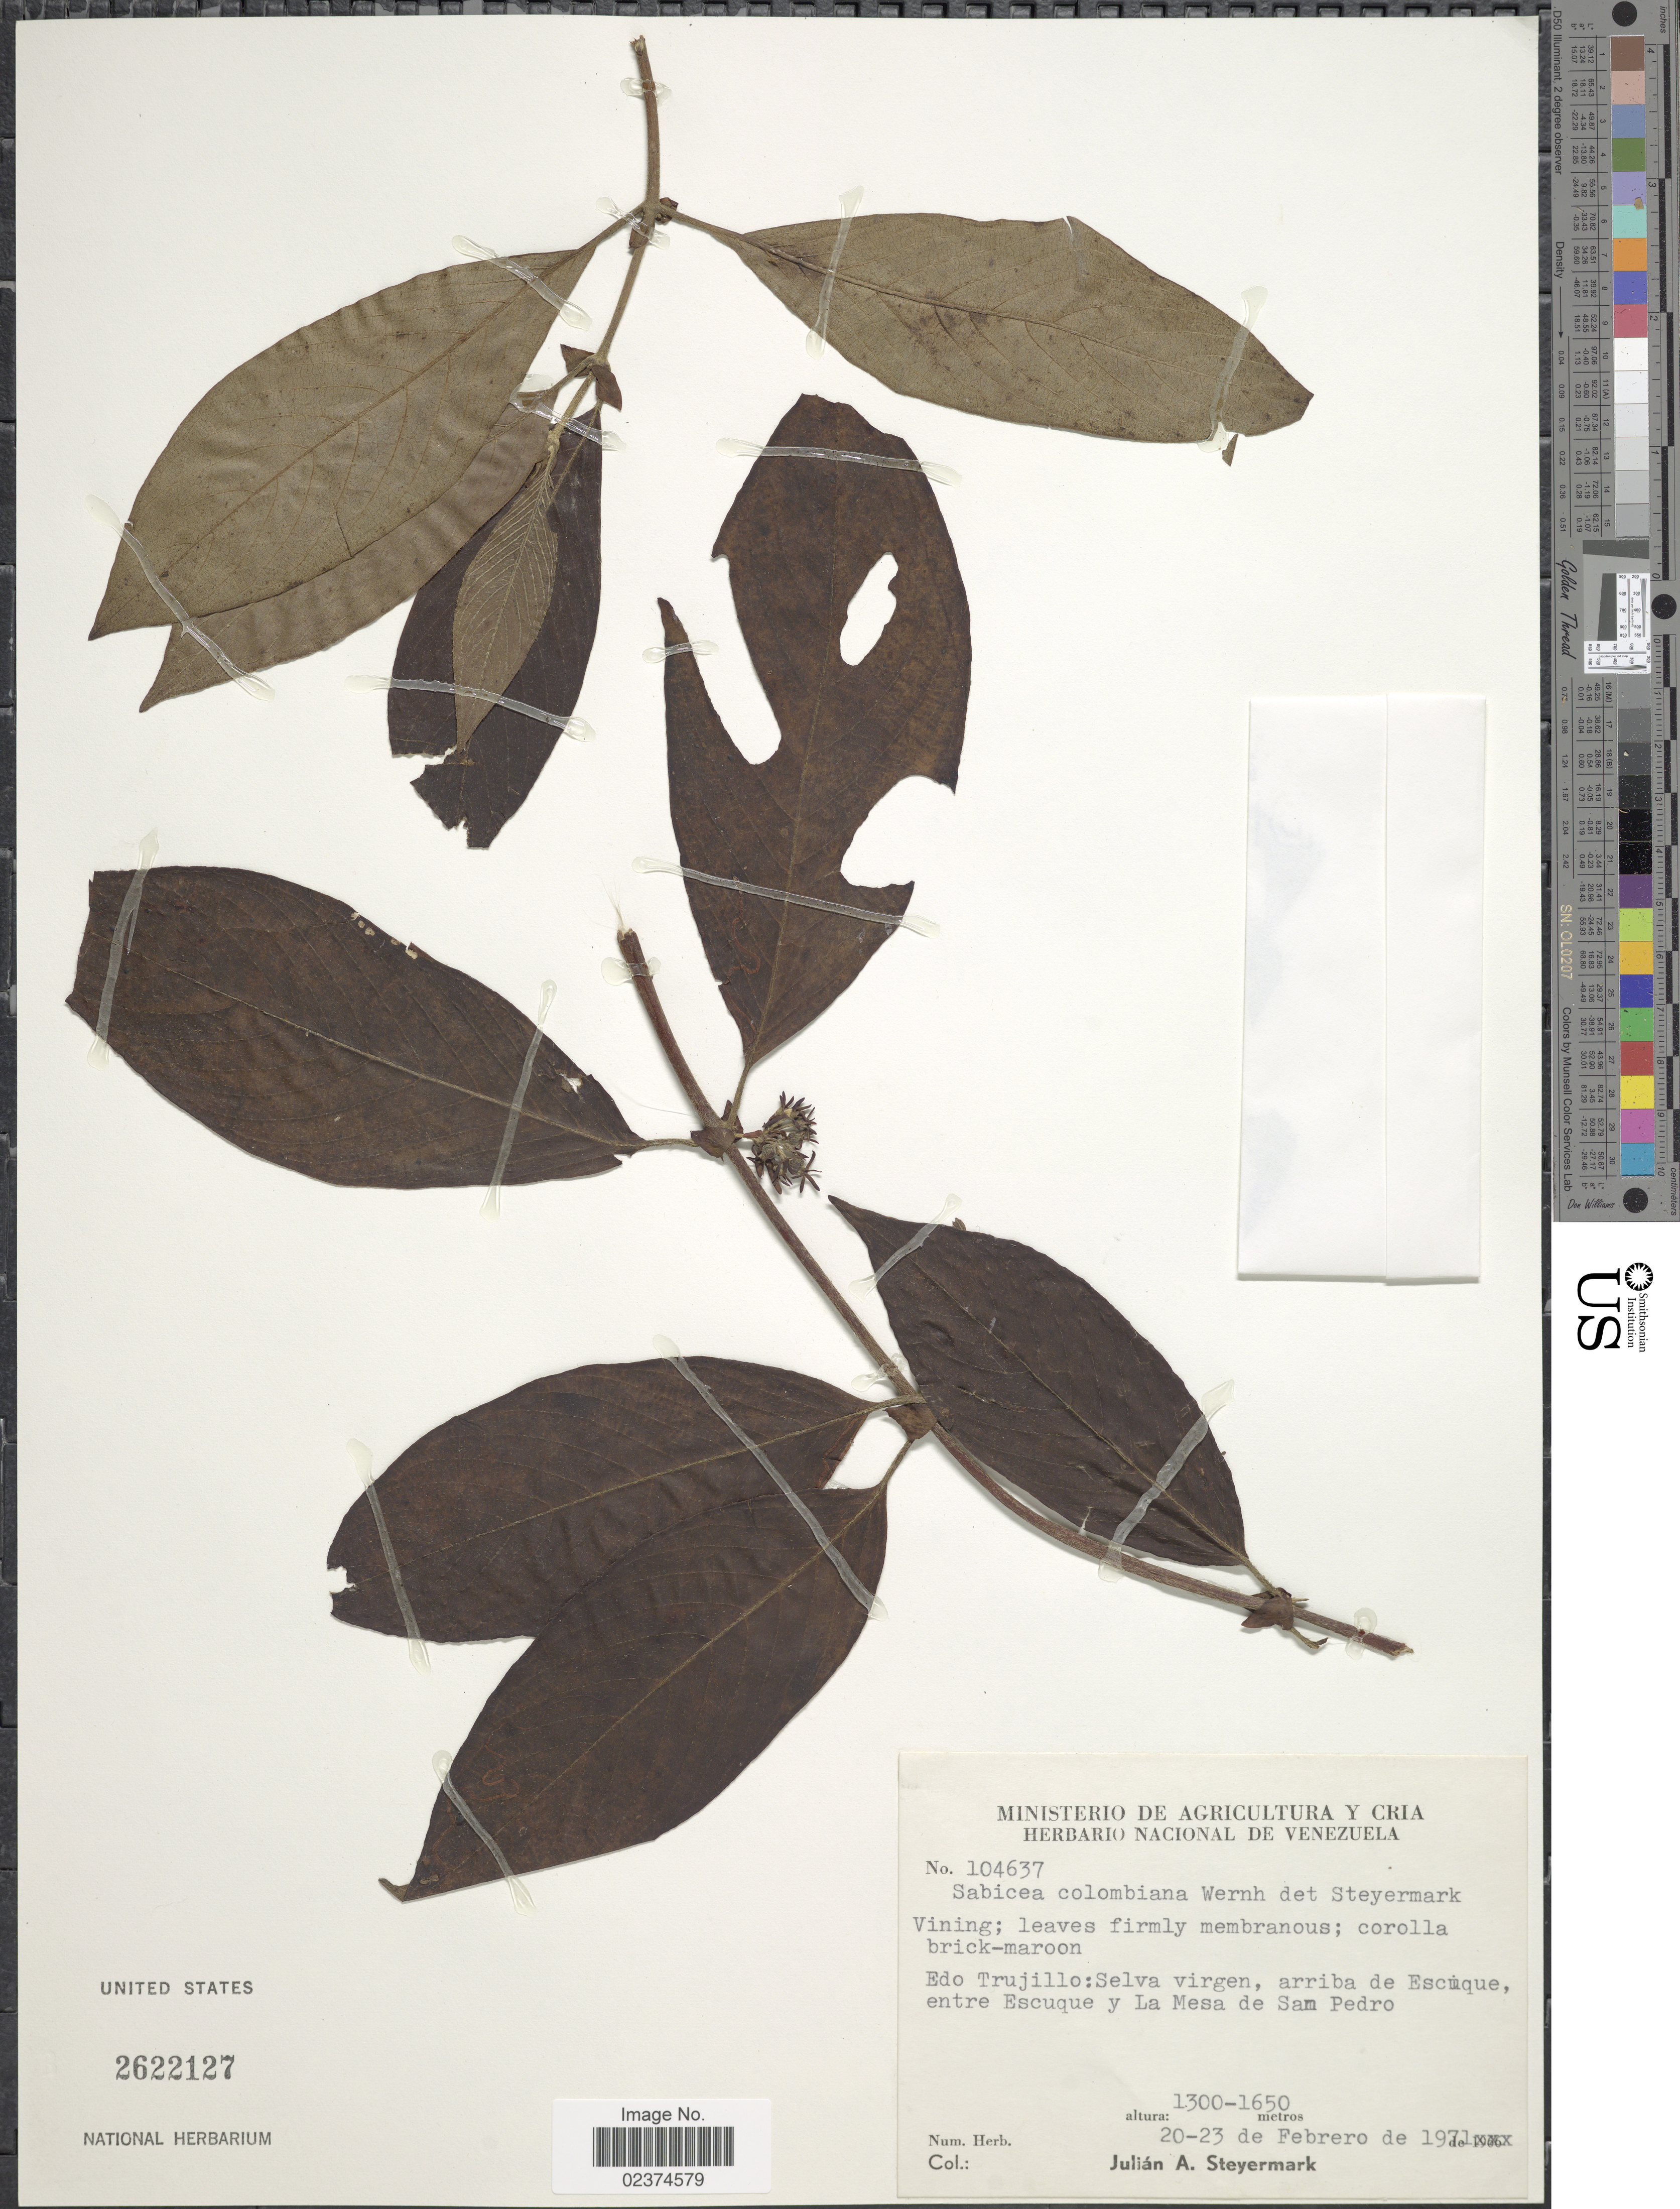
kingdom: Plantae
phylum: Tracheophyta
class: Magnoliopsida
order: Gentianales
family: Rubiaceae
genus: Sabicea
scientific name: Sabicea colombiana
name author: Wernham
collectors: J. Steyermark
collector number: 104637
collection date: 1971-02-20/1971-02-23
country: Venezuela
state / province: Trujillo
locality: Selva vrigen, arriba e Escuque, entre Escuque y La Mesa de San Pedro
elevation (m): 1300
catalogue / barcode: US 2622127